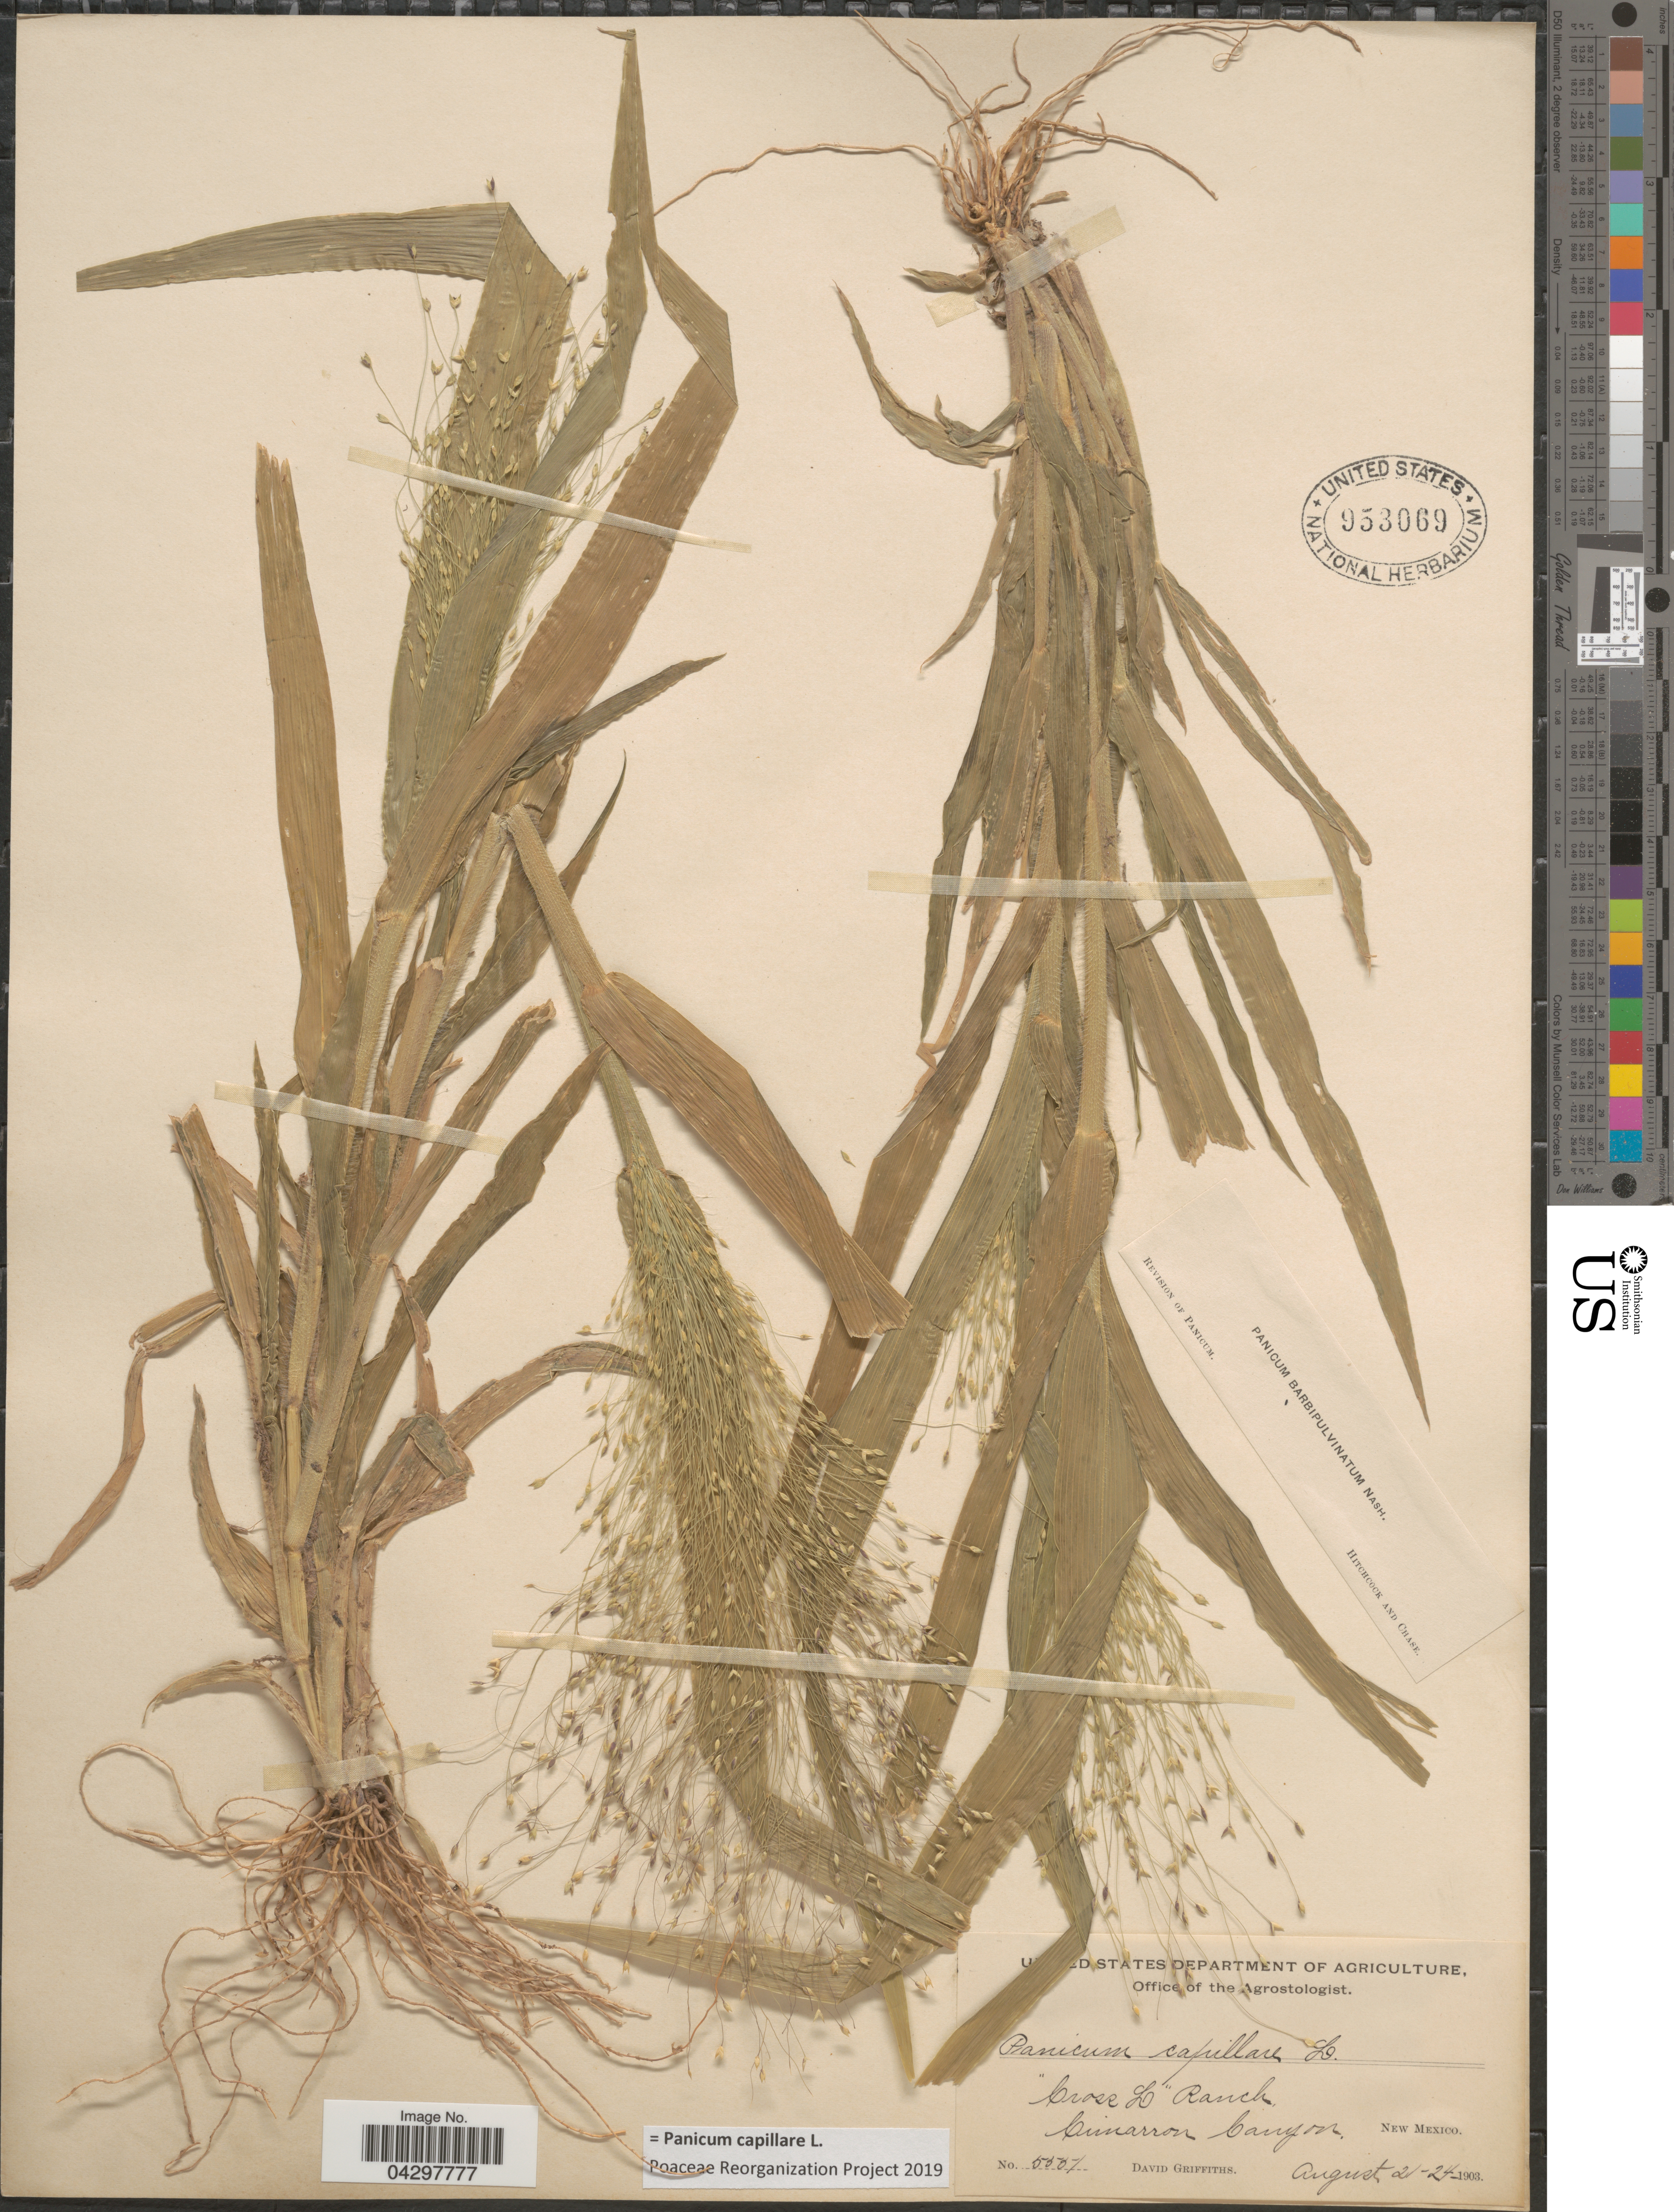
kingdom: Plantae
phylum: Tracheophyta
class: Liliopsida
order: Poales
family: Poaceae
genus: Panicum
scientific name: Panicum capillare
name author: L.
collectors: D. Griffiths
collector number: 5551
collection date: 1903-08-21/1903-08-24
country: United States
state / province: New Mexico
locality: Cross L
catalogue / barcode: US 953069